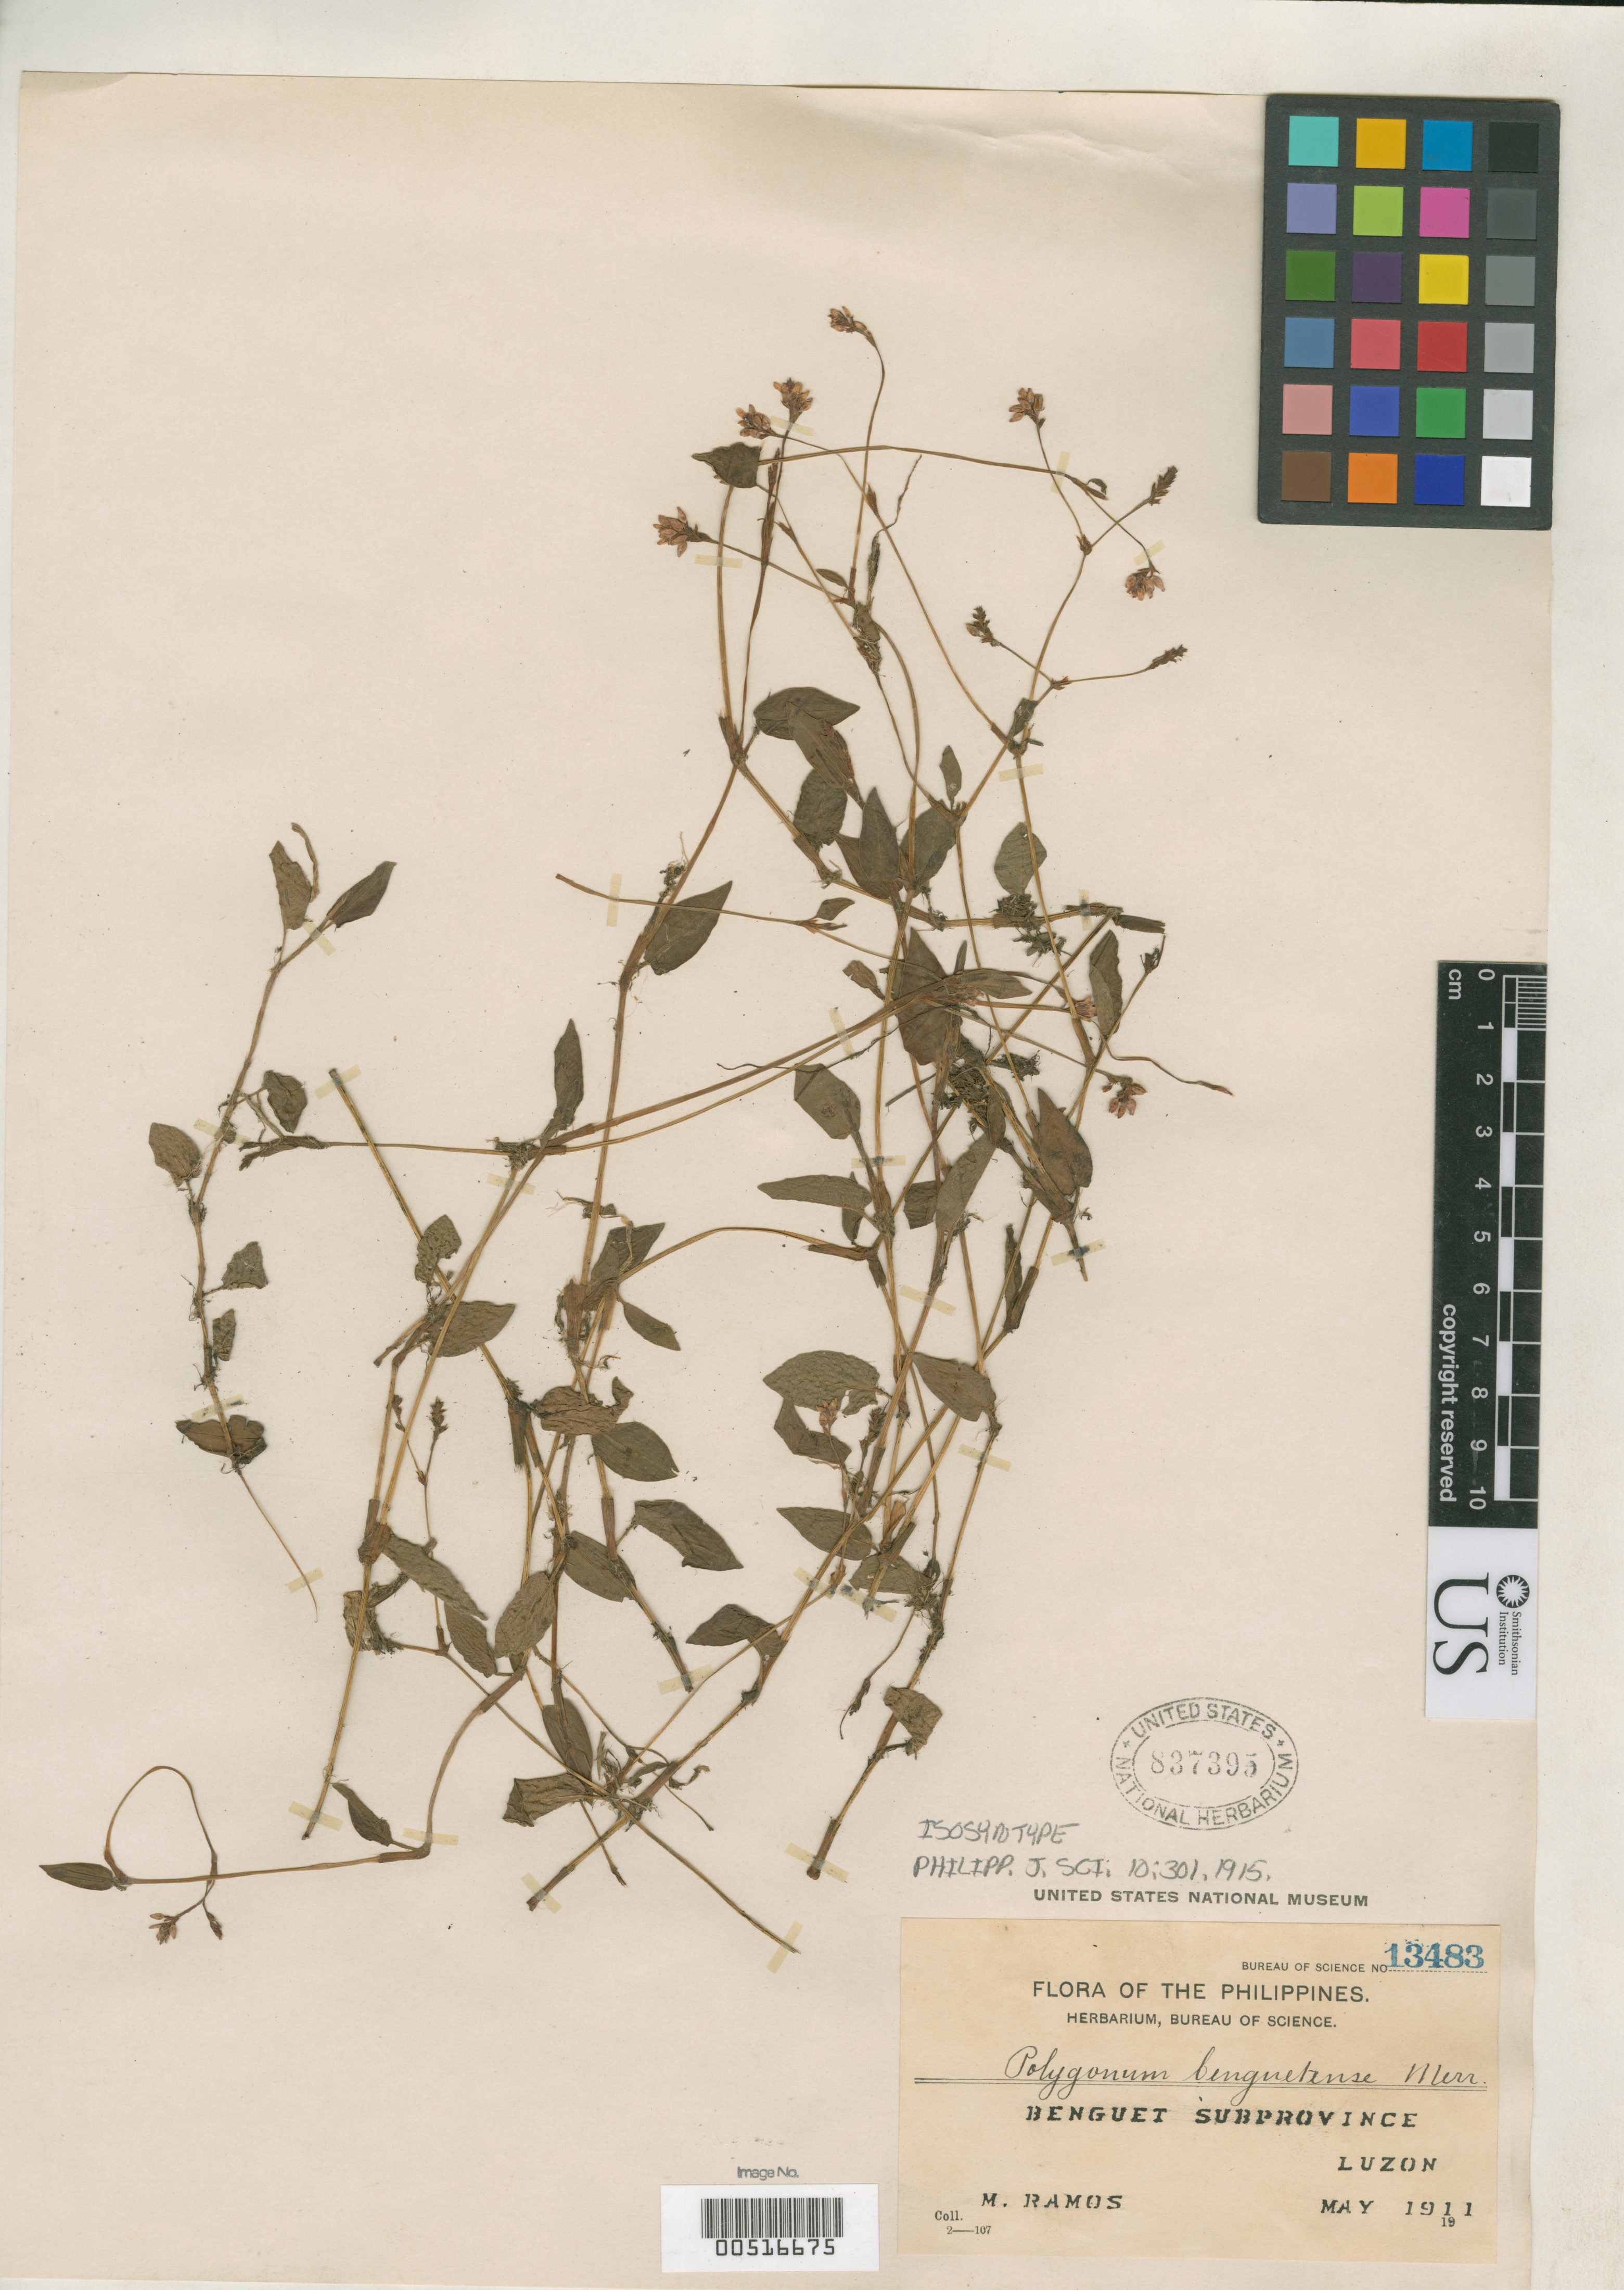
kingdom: Plantae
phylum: Tracheophyta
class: Magnoliopsida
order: Caryophyllales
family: Polygonaceae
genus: Polygonum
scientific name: Polygonum benguetense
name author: Merr.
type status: Isosyntype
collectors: M. Ramos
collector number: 13483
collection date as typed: May 1911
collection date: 1911-05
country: Philippines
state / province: Cordillera (Administrative Region)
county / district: Benguet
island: Luzon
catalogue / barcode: US 837395